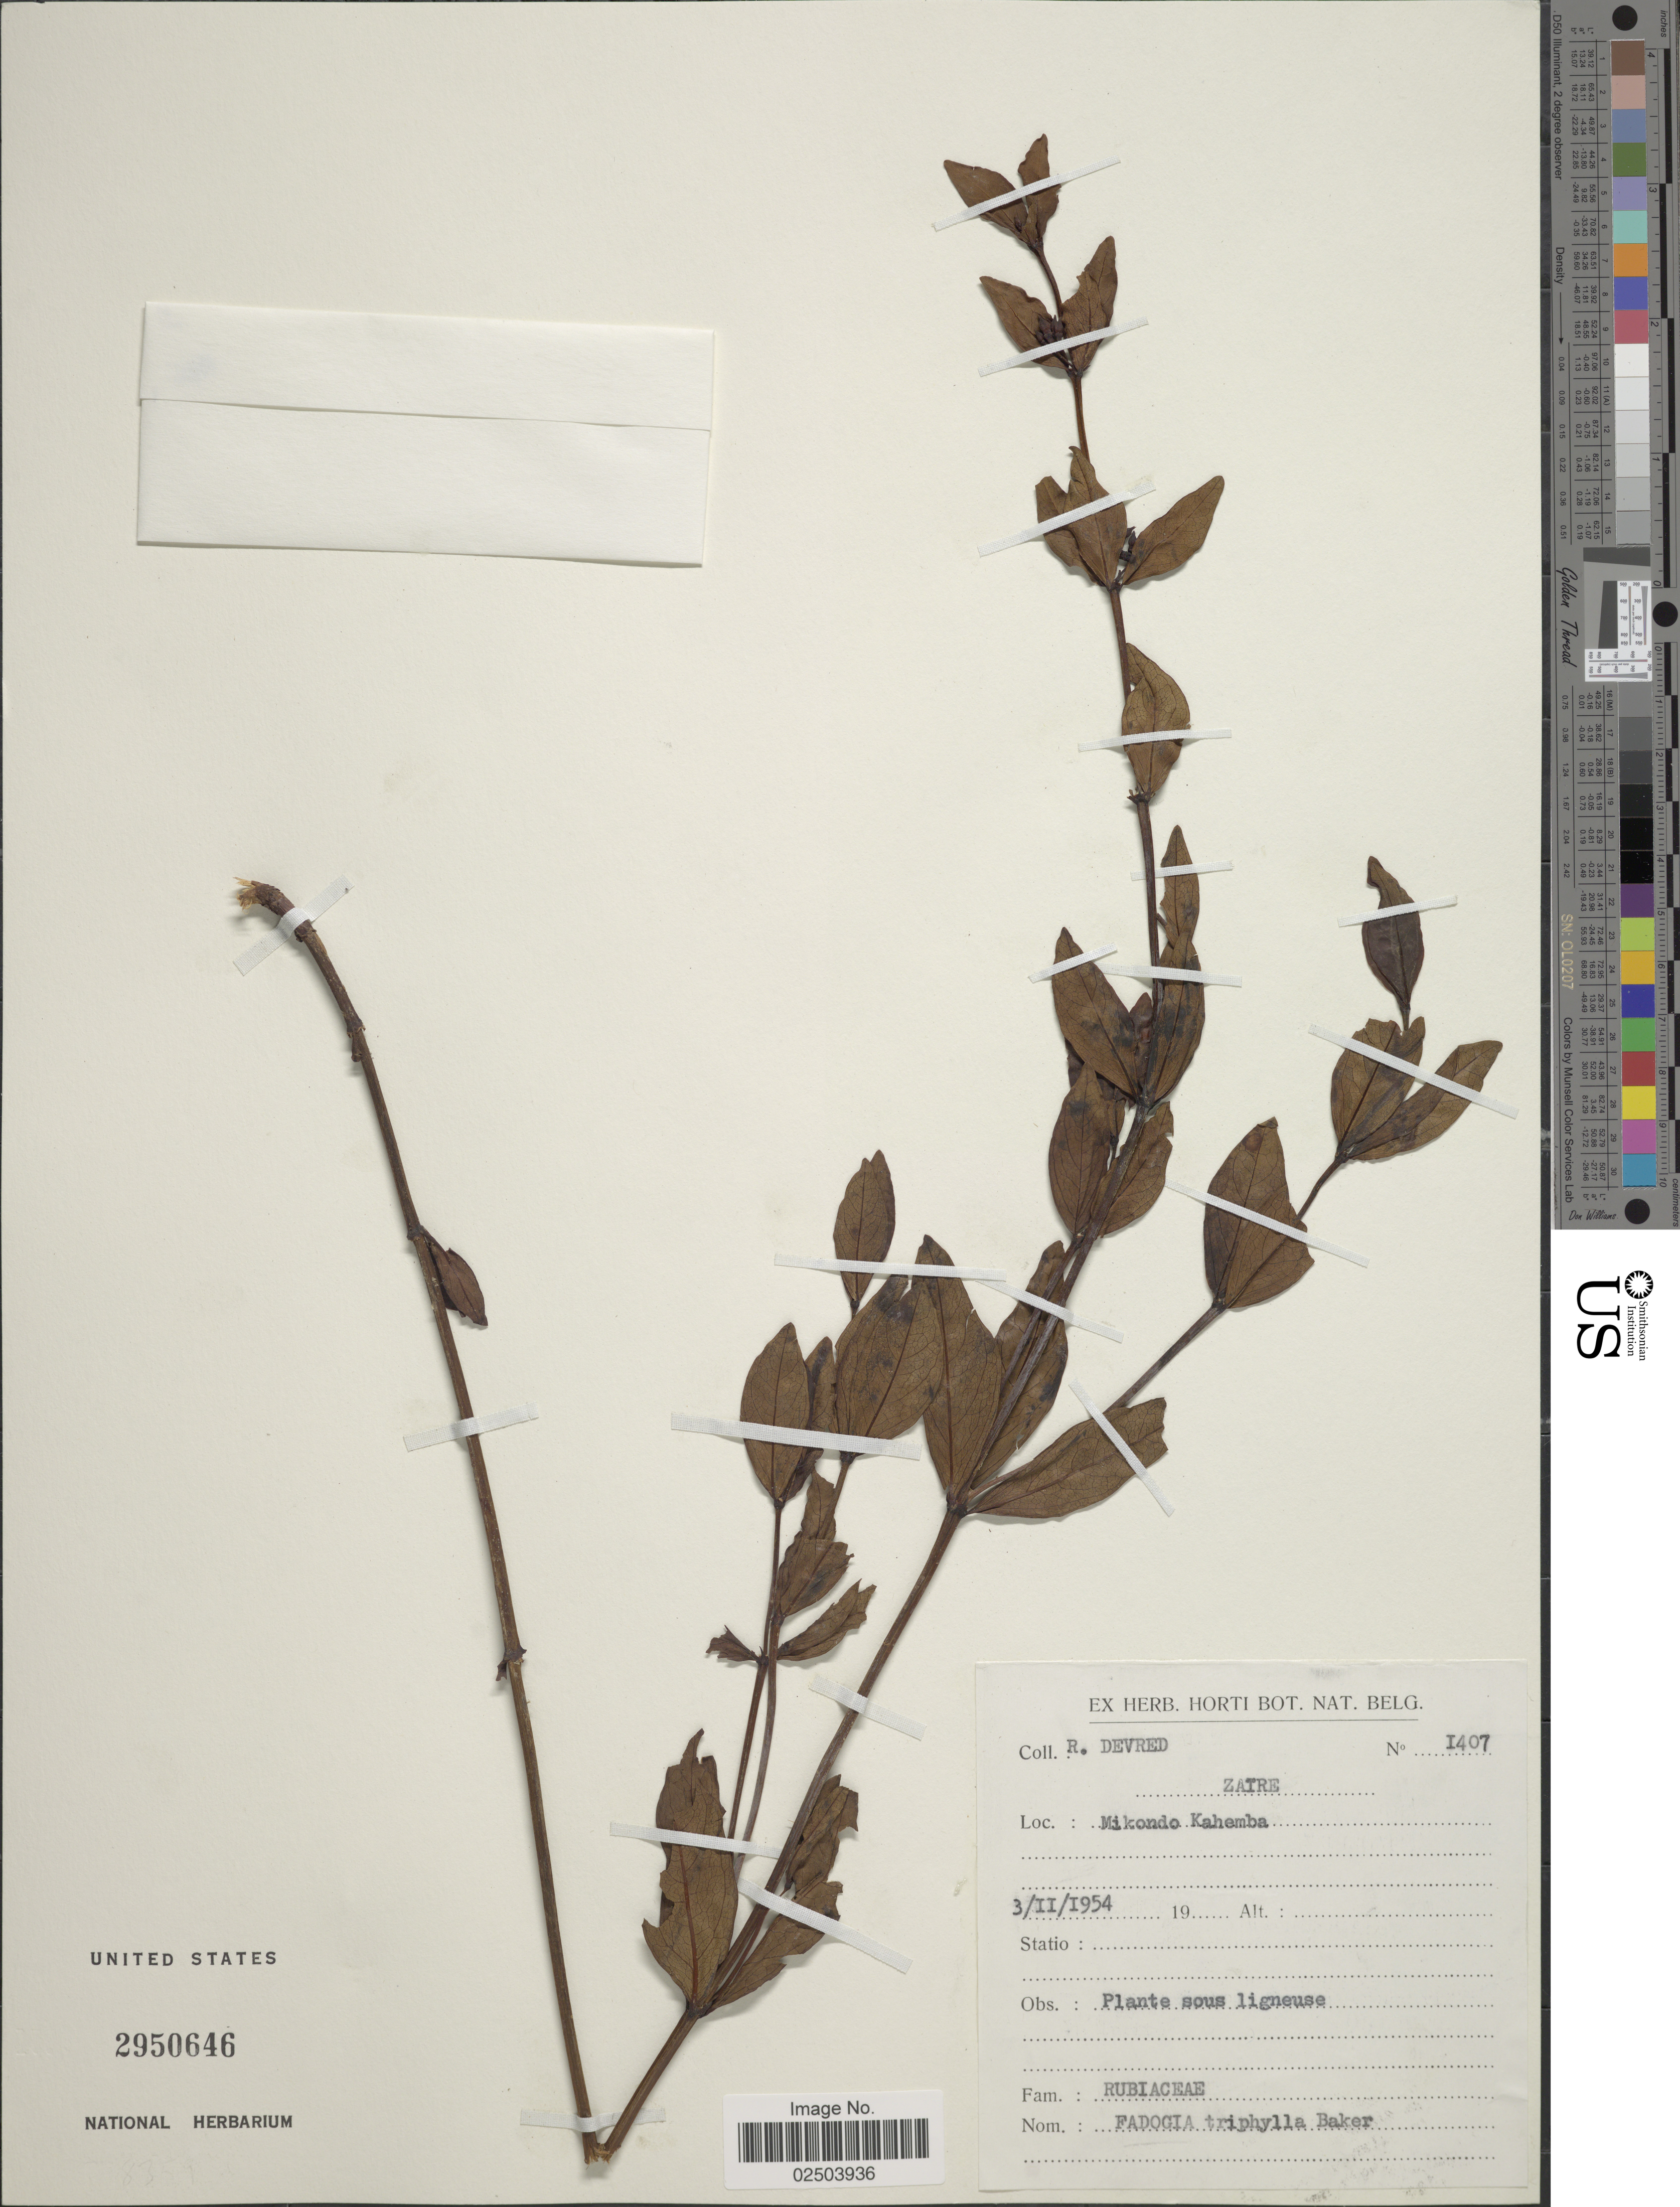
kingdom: Plantae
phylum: Tracheophyta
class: Magnoliopsida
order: Gentianales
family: Rubiaceae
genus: Fadogia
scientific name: Fadogia triphylla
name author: Baker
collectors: R. Devred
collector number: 1407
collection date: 1954-02-03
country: Congo, Democratic Republic of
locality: Zaire. Mikondo Kahemba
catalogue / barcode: US 2950646